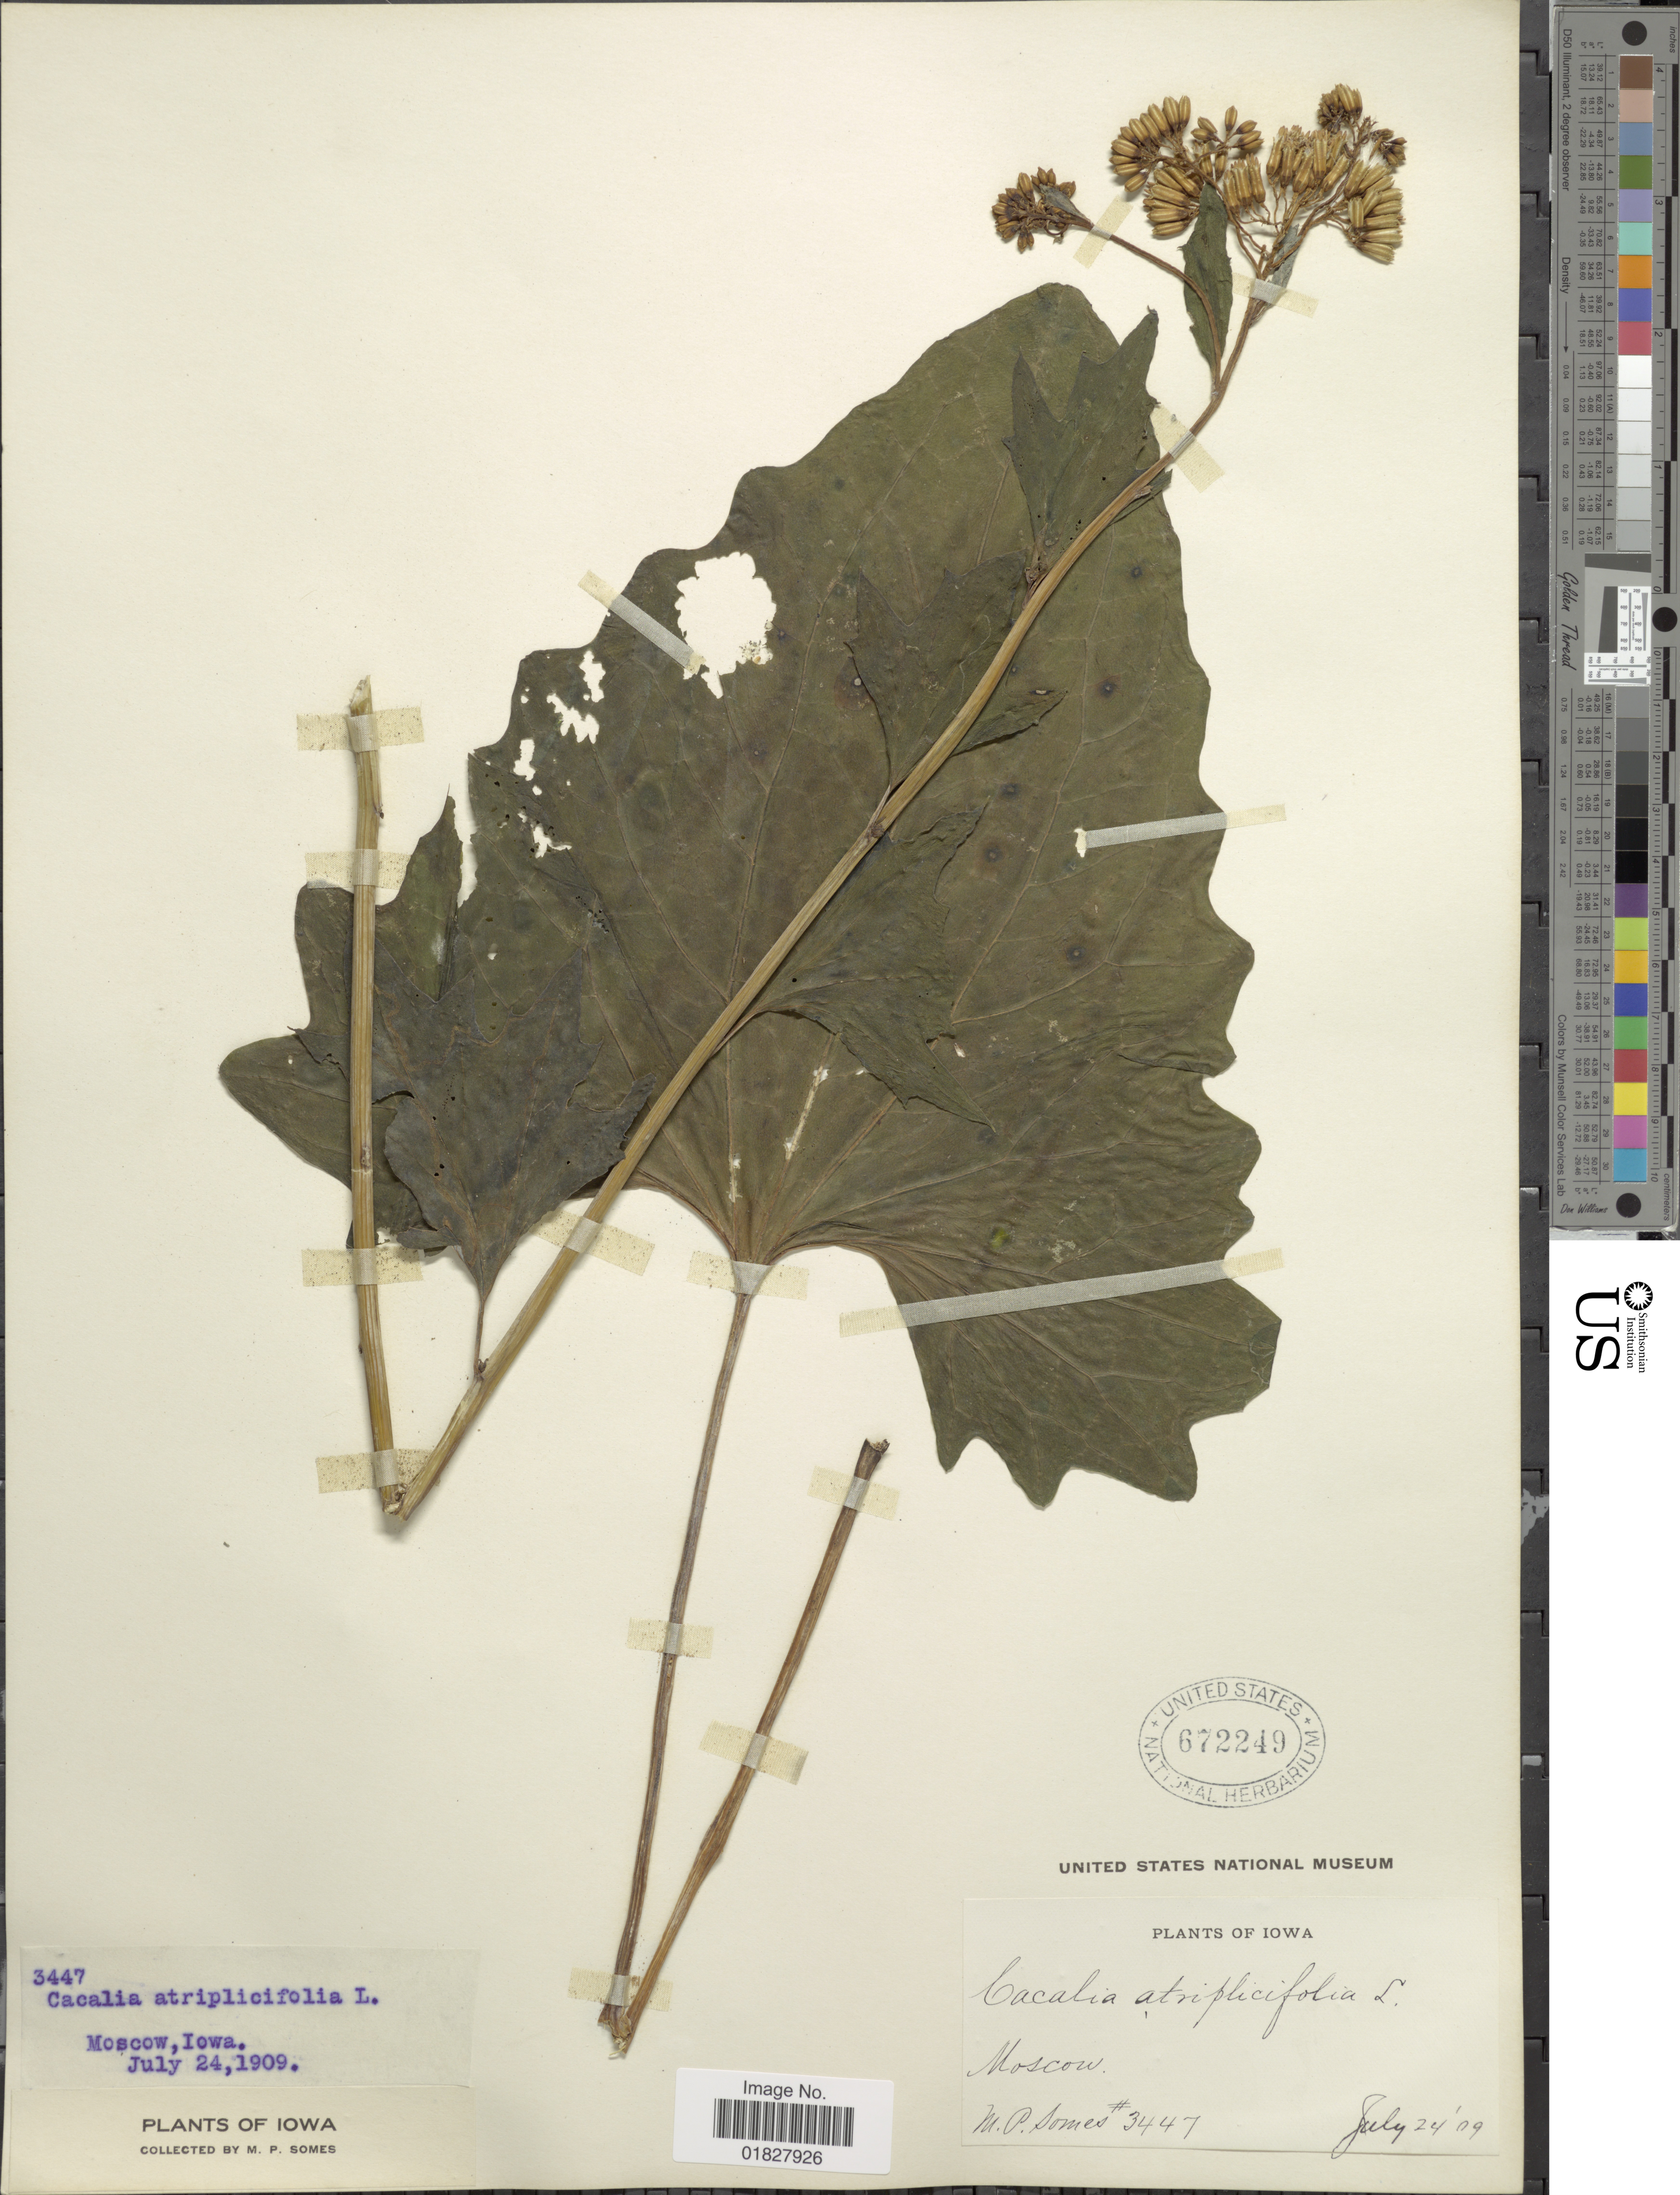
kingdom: Plantae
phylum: Tracheophyta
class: Magnoliopsida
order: Asterales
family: Asteraceae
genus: Arnoglossum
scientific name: Arnoglossum atriplicifolium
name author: (L.) H. Rob.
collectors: M. Somes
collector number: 3447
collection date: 1909-07-24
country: United States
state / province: Iowa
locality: Moscow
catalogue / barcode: US 672249